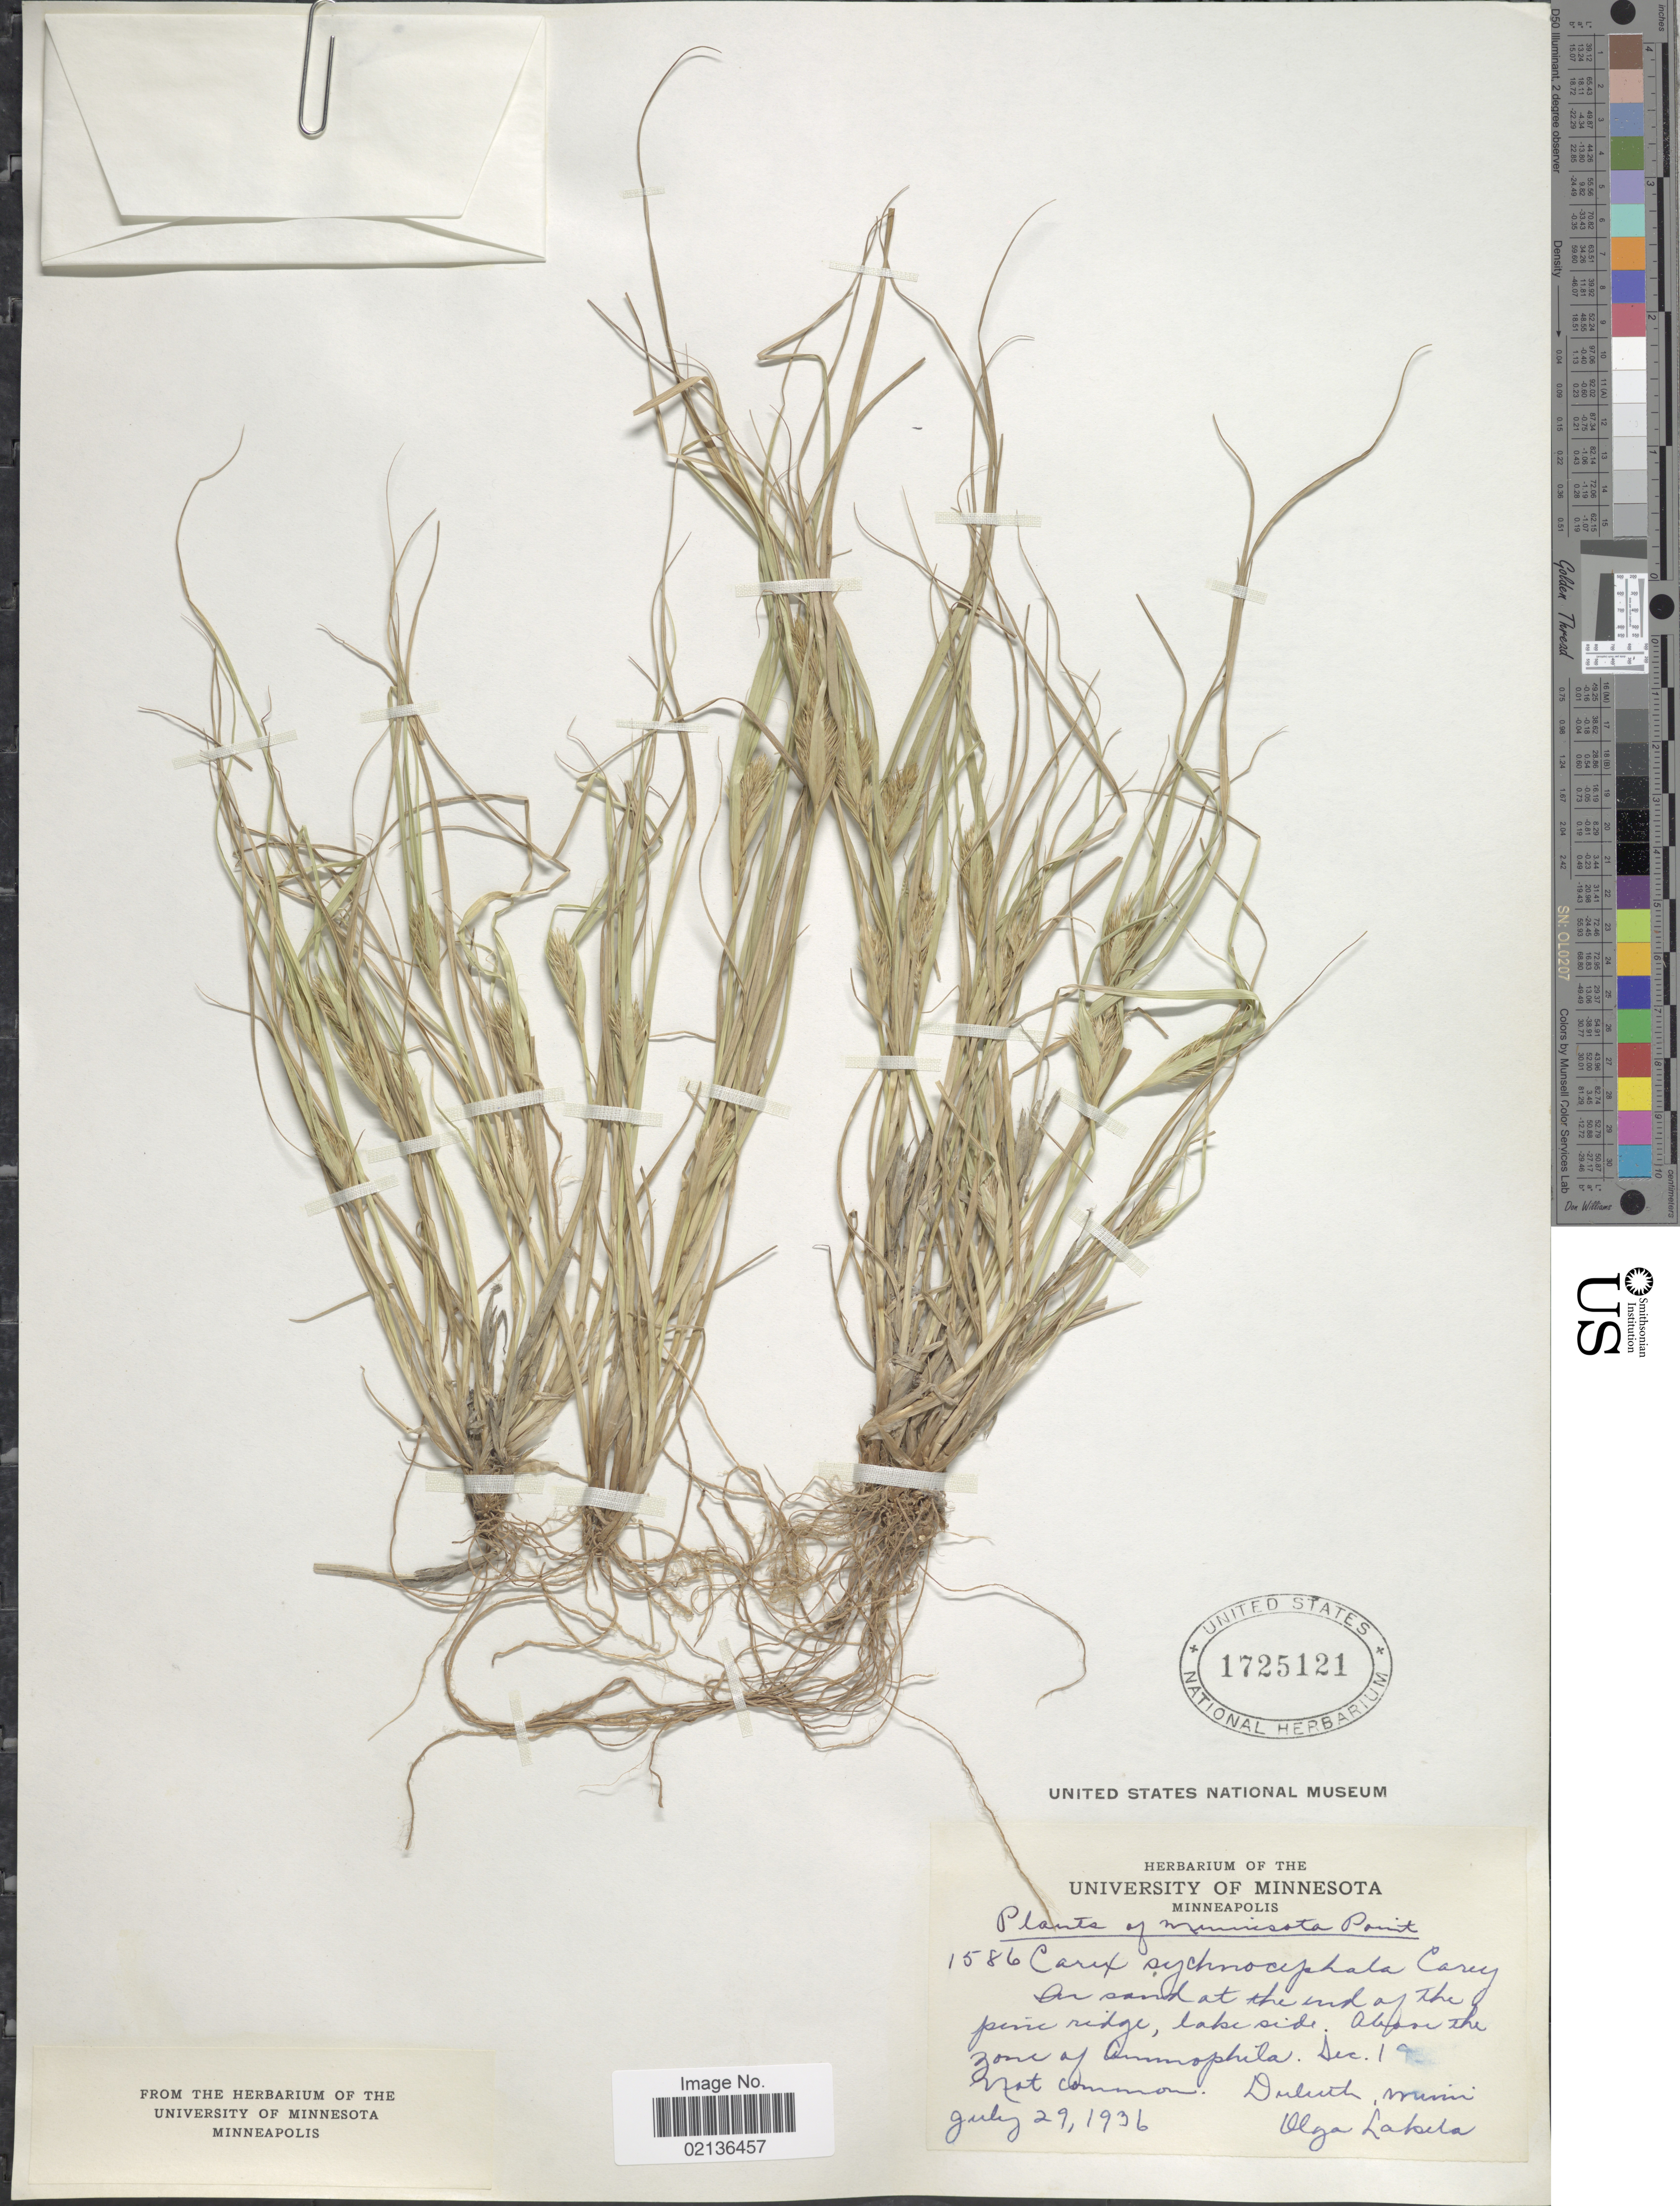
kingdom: Plantae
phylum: Tracheophyta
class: Liliopsida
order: Poales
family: Cyperaceae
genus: Carex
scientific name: Carex sychnocephala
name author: J. Carey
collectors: O. K. Lakela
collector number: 1586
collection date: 1936-07-29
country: United States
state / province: Minnesota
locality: On sand at the end of of the pine ridge, lake side, above the zone of Ammophila, Sec. 1, Duluth, Minn.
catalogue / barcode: US 1725121